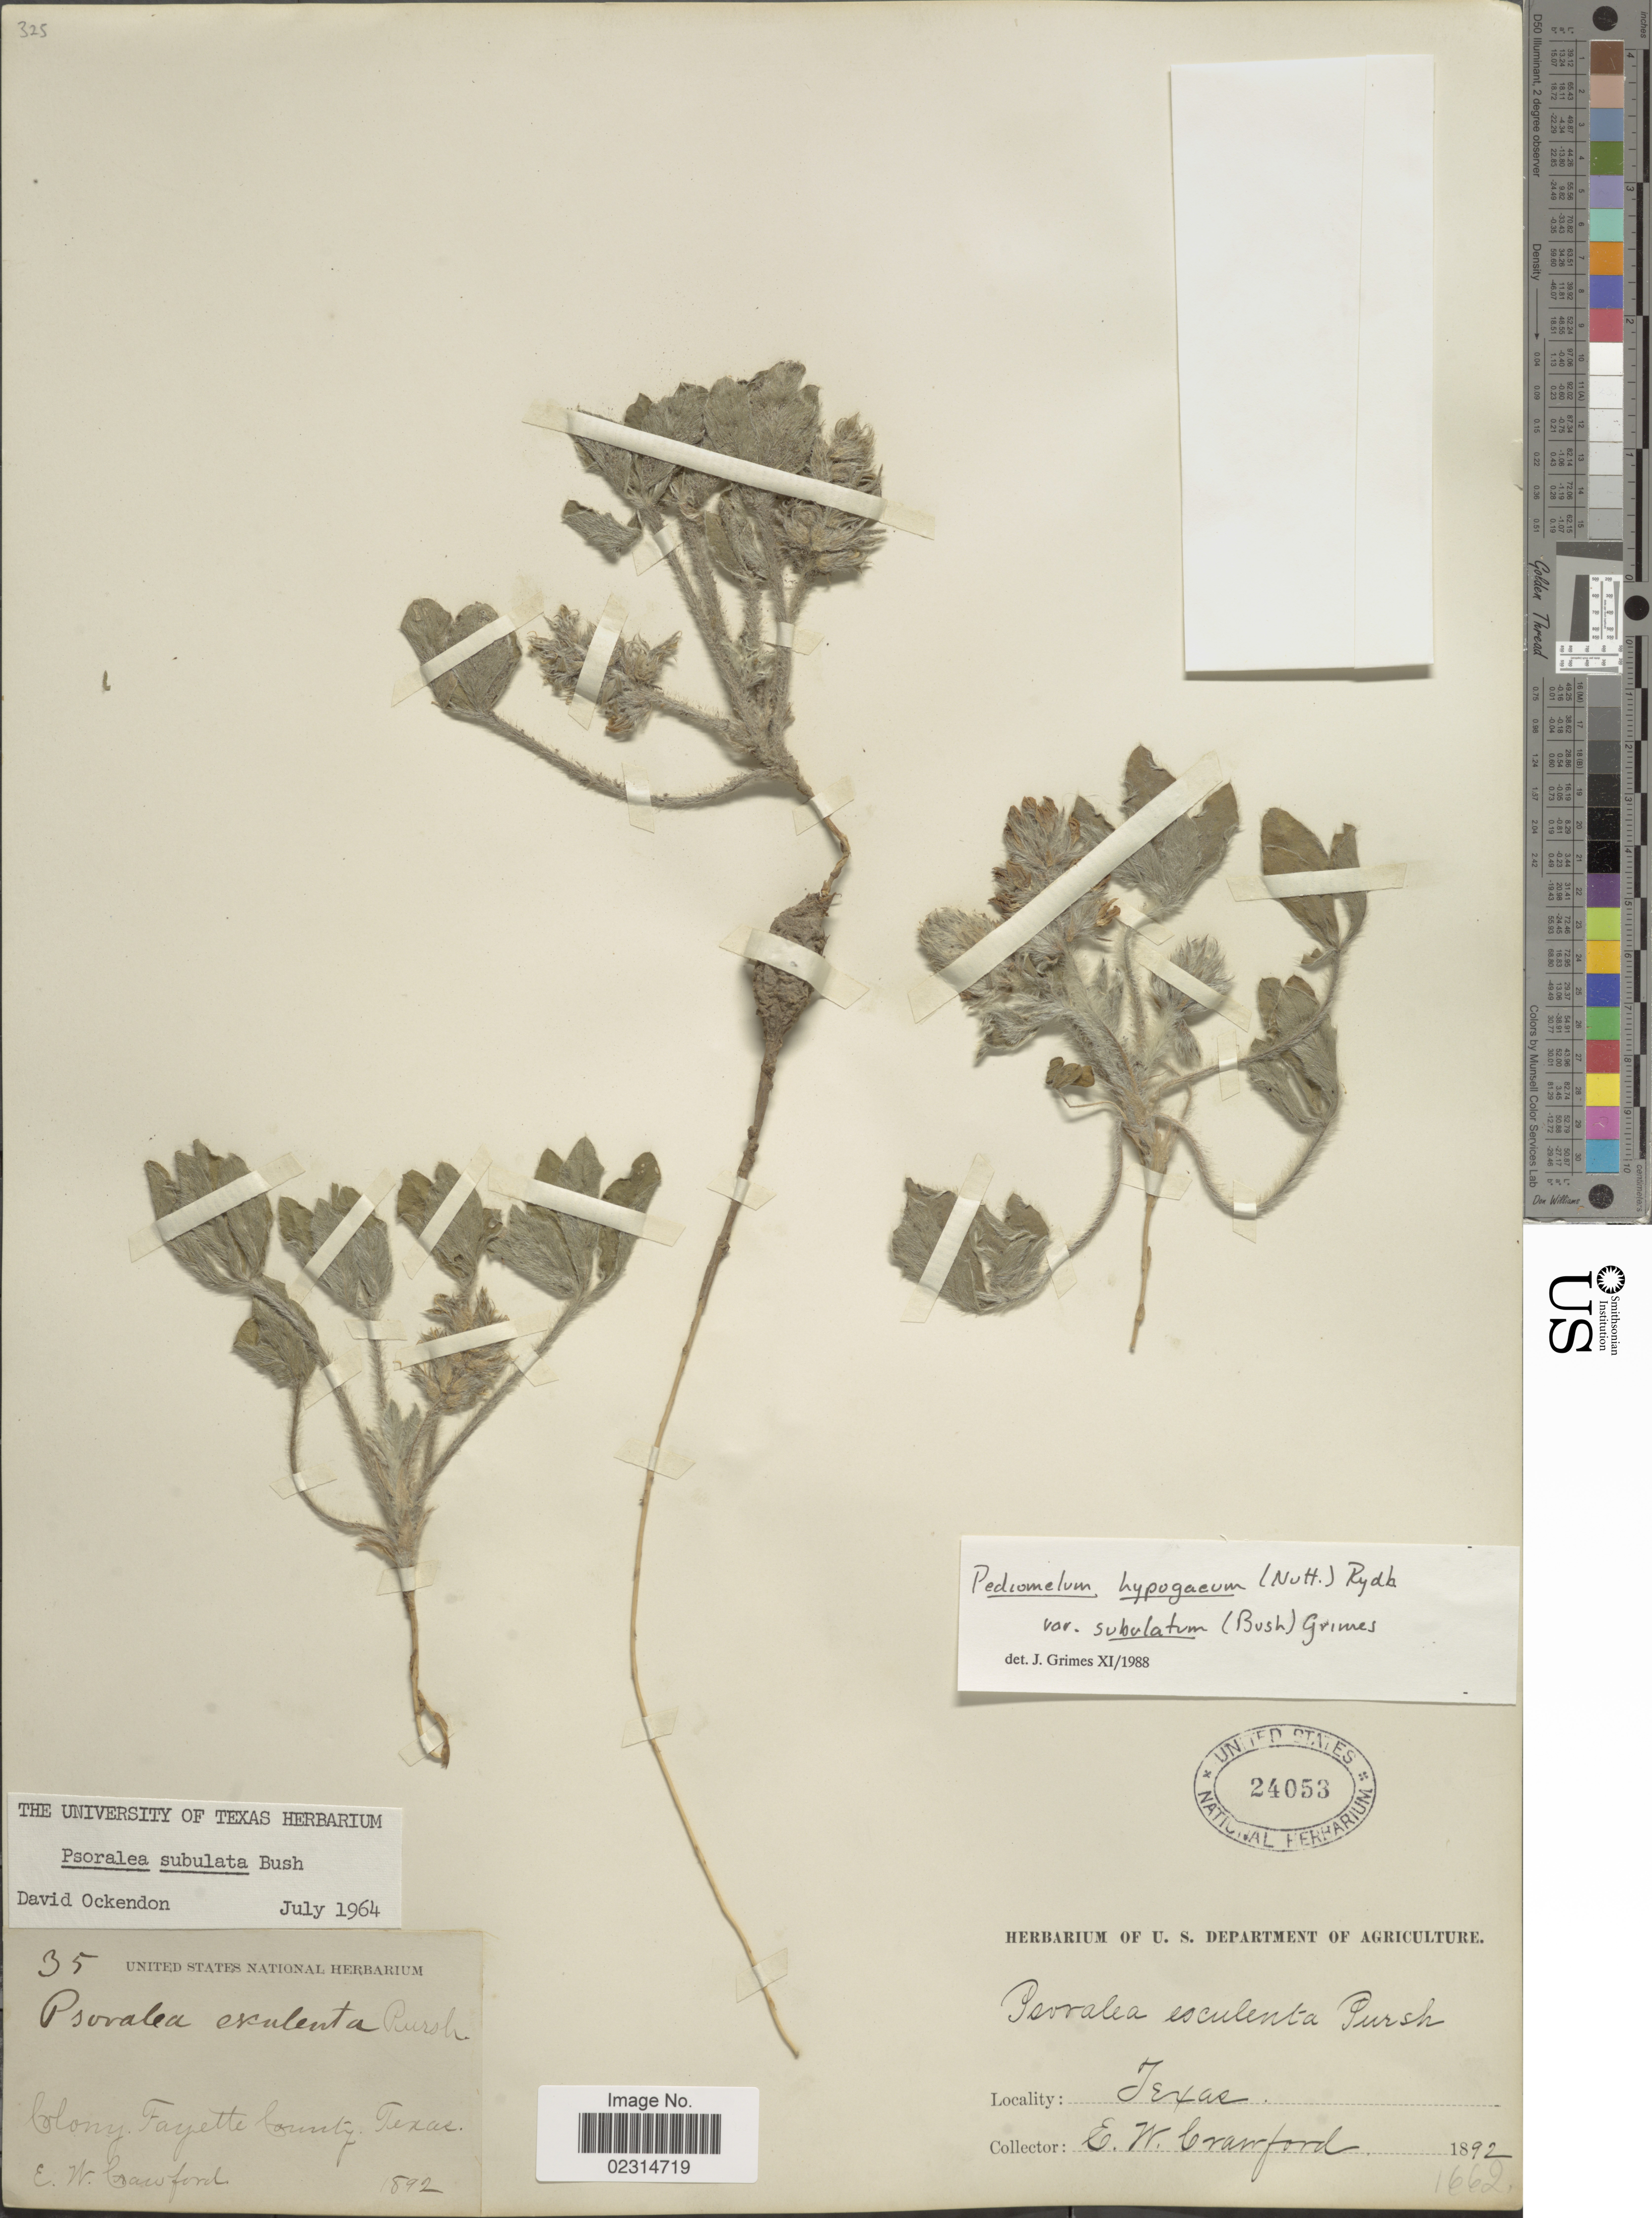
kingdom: Plantae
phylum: Tracheophyta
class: Magnoliopsida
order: Fabales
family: Fabaceae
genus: Pediomelum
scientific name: Pediomelum hypogaeum var. subulatum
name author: (Bush) J.W. Grimes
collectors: E. Crawford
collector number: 35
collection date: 1892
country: United States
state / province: Texas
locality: Colony Fayette County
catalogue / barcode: US 24053